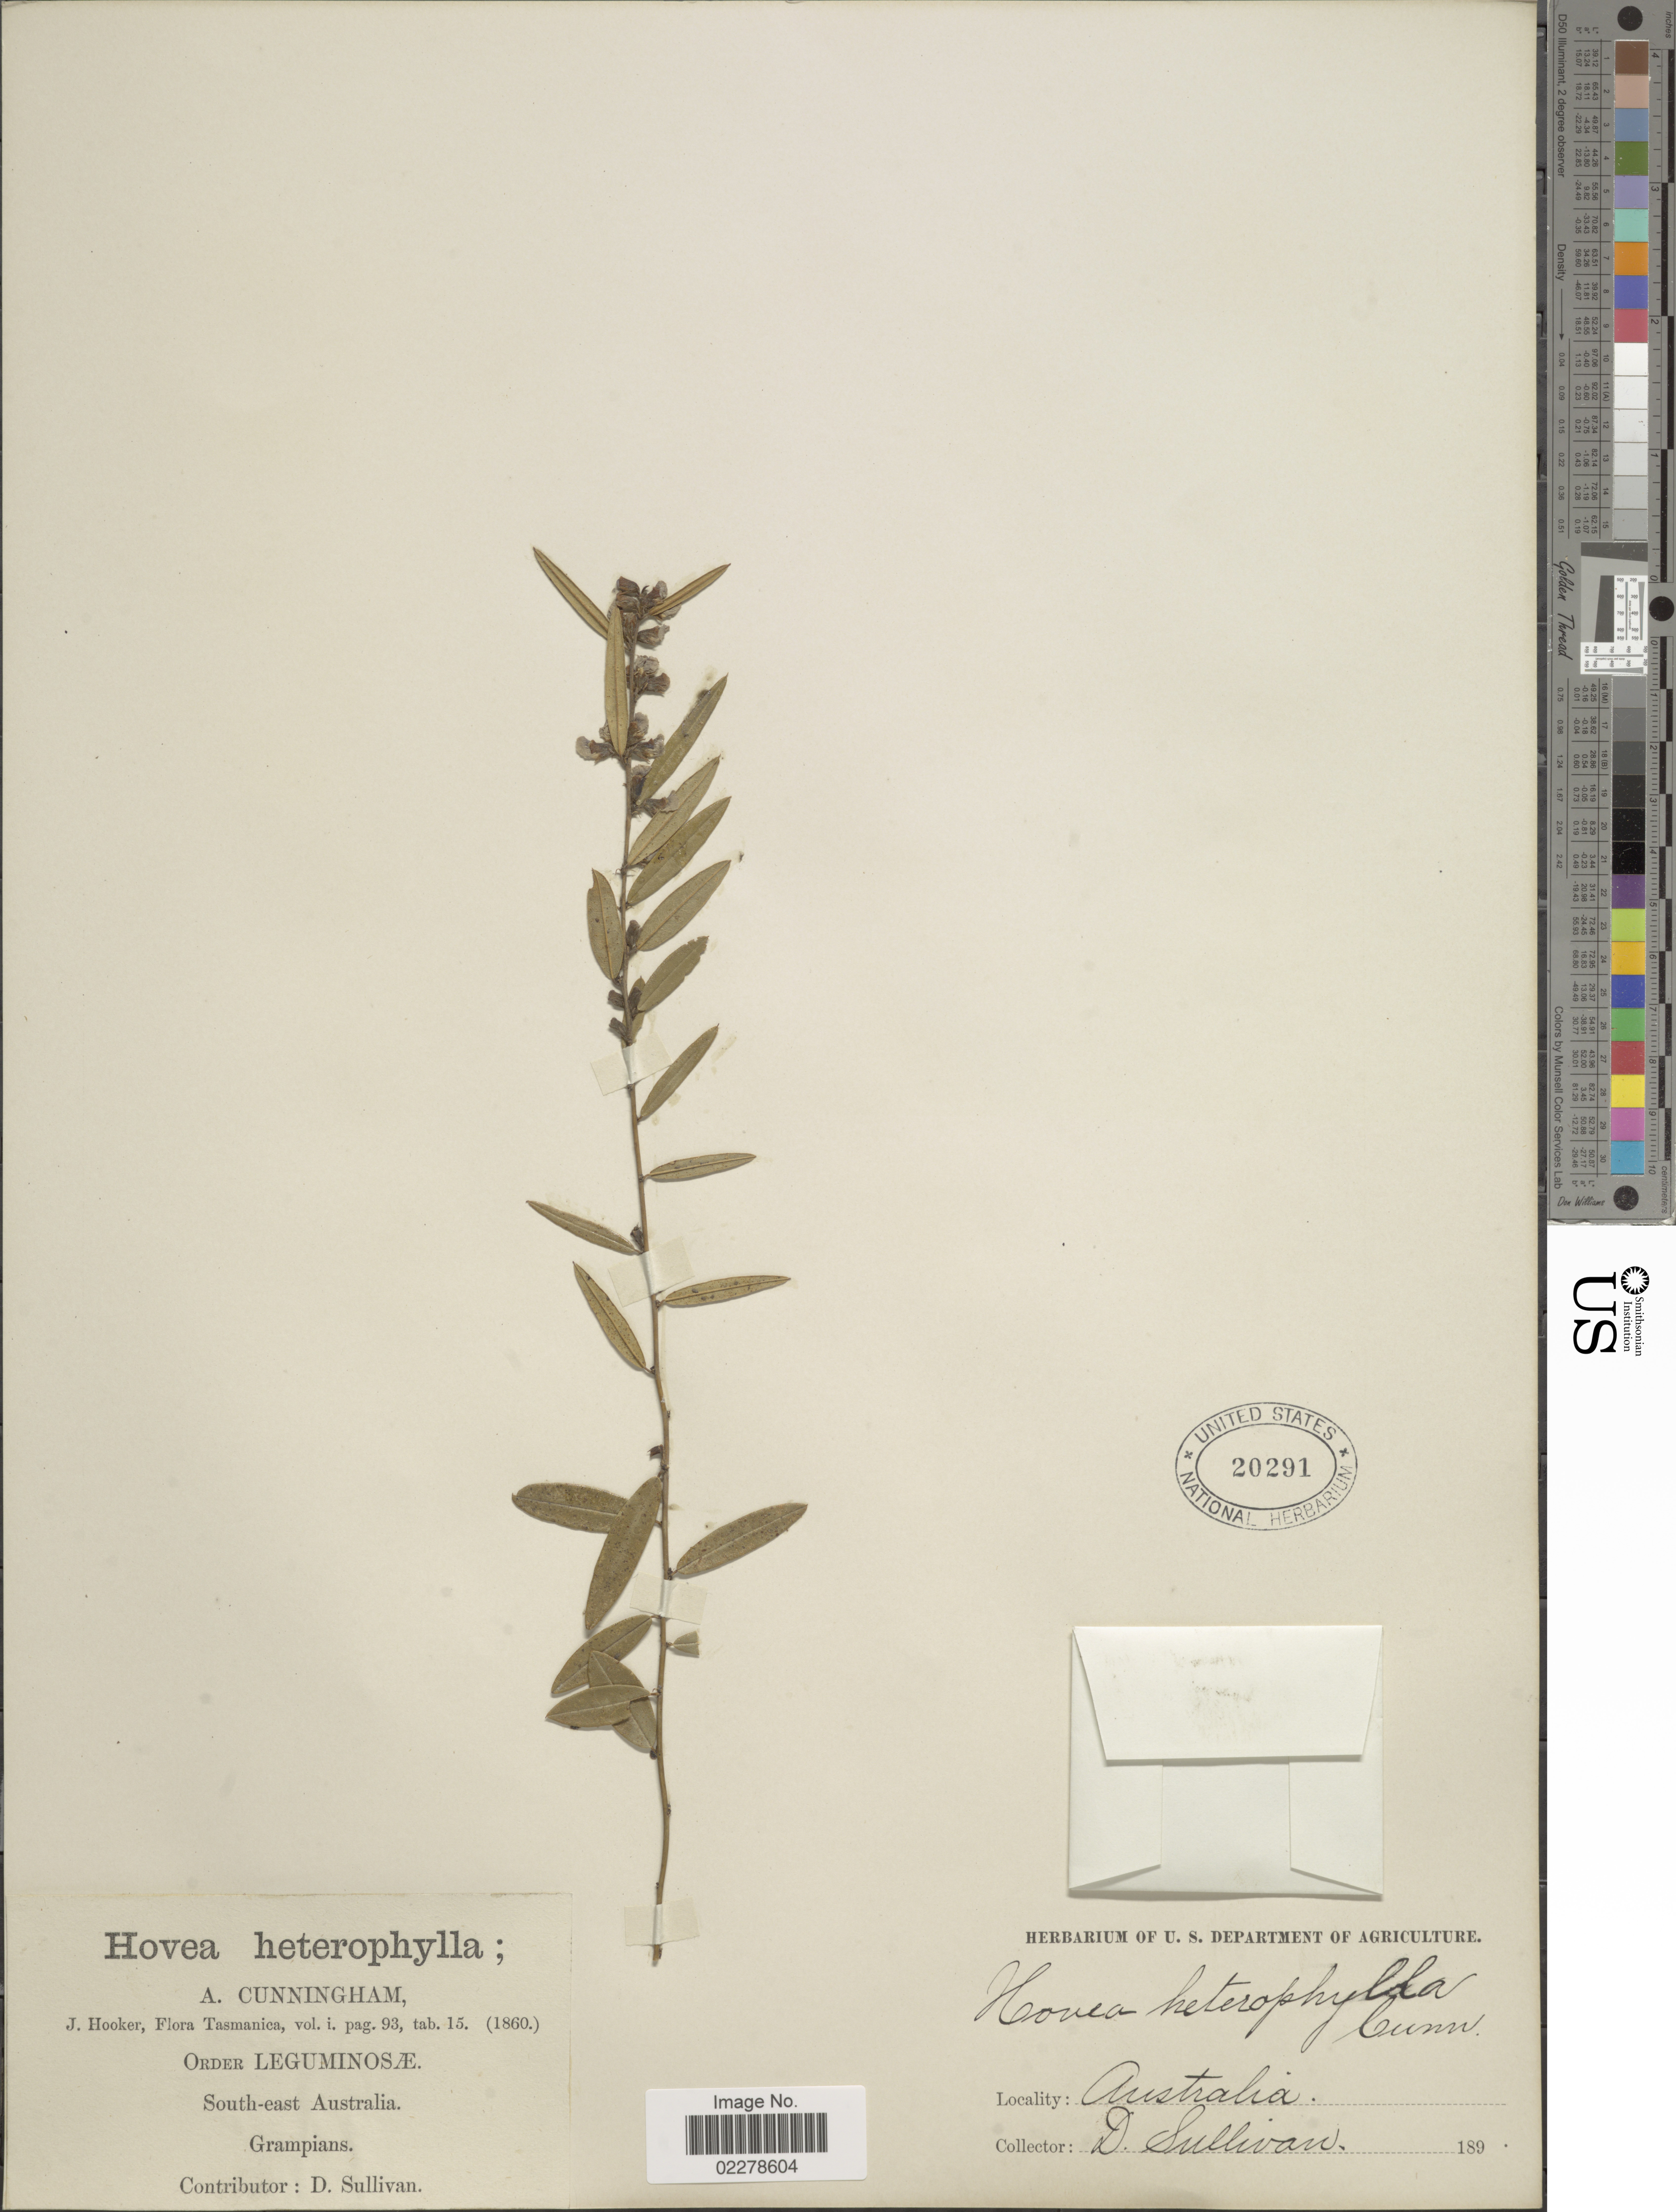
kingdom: Plantae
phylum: Tracheophyta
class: Magnoliopsida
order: Fabales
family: Fabaceae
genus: Hovea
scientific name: Hovea heterophylla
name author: Cunn. ex Hook. f.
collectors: D. Sullivan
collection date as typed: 189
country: Australia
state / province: South Australia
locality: South-east Australia. Grampians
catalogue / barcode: US 20291